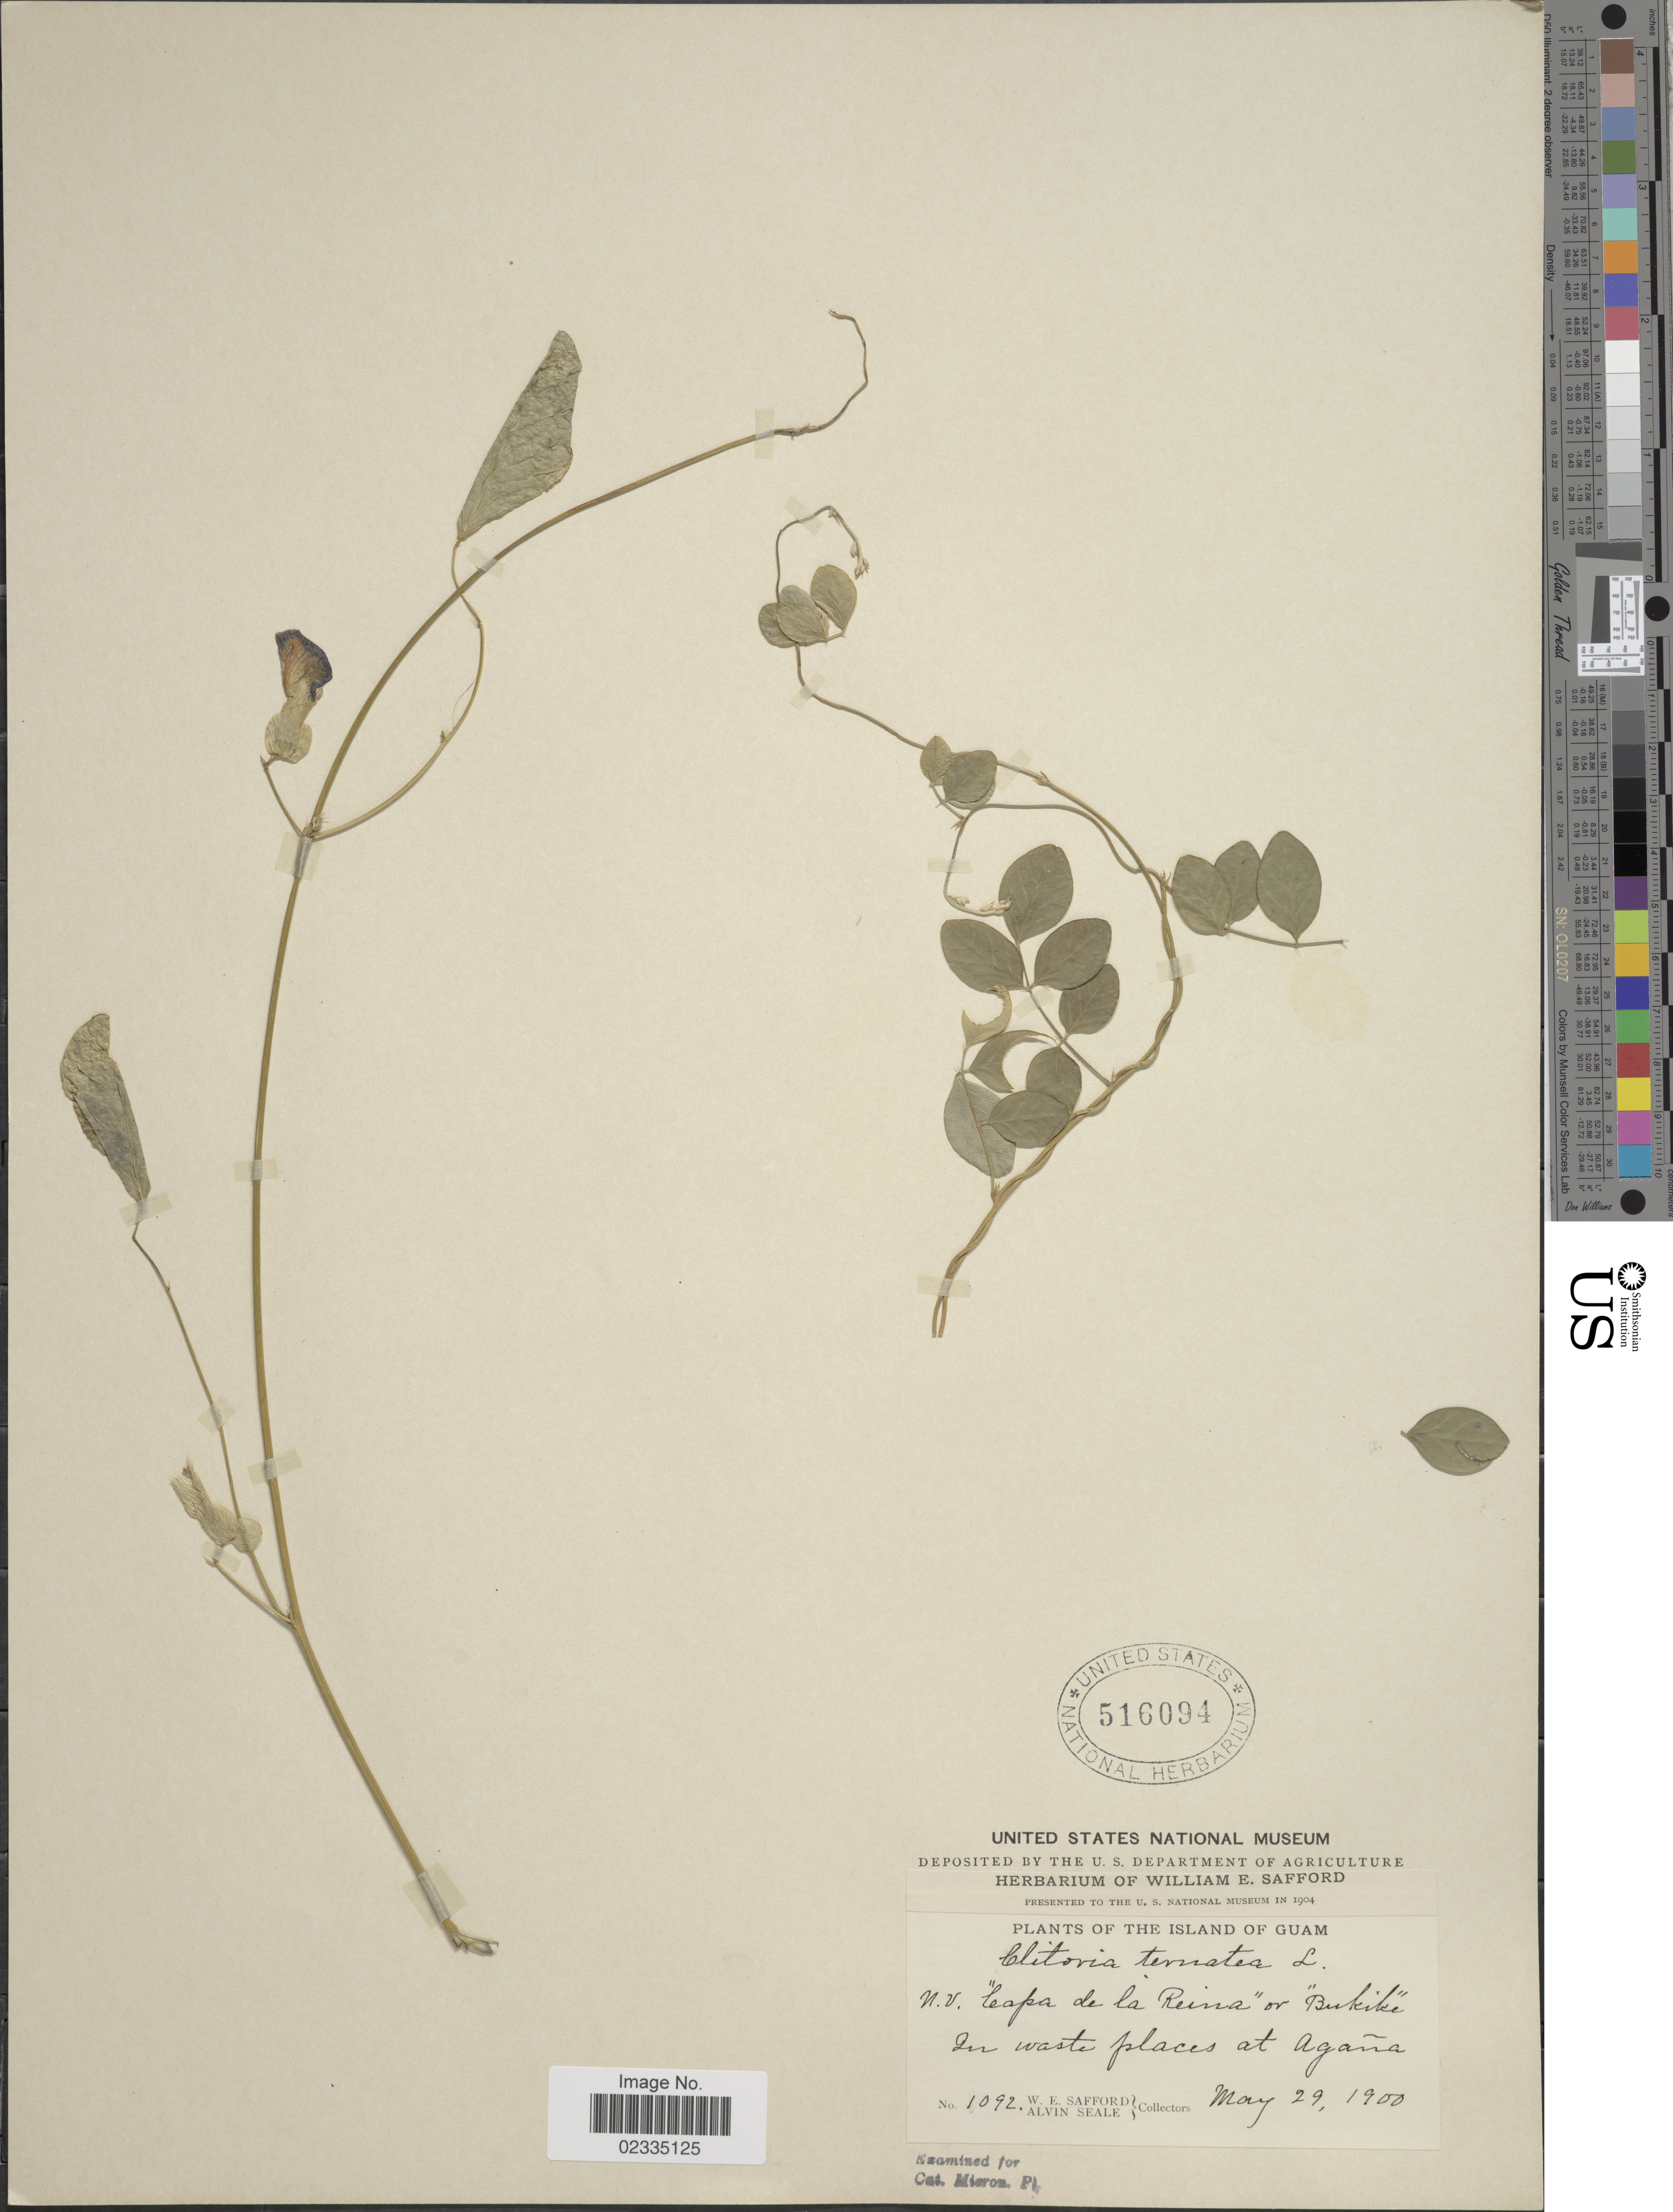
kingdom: Plantae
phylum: Tracheophyta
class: Magnoliopsida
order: Fabales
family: Fabaceae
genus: Clitoria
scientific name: Clitoria ternatea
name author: L.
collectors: W. E. Safford & A. Seale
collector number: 1092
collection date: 1900-05-29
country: Guam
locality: The Island of Guam, In waste places at Agaña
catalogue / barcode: US 516094